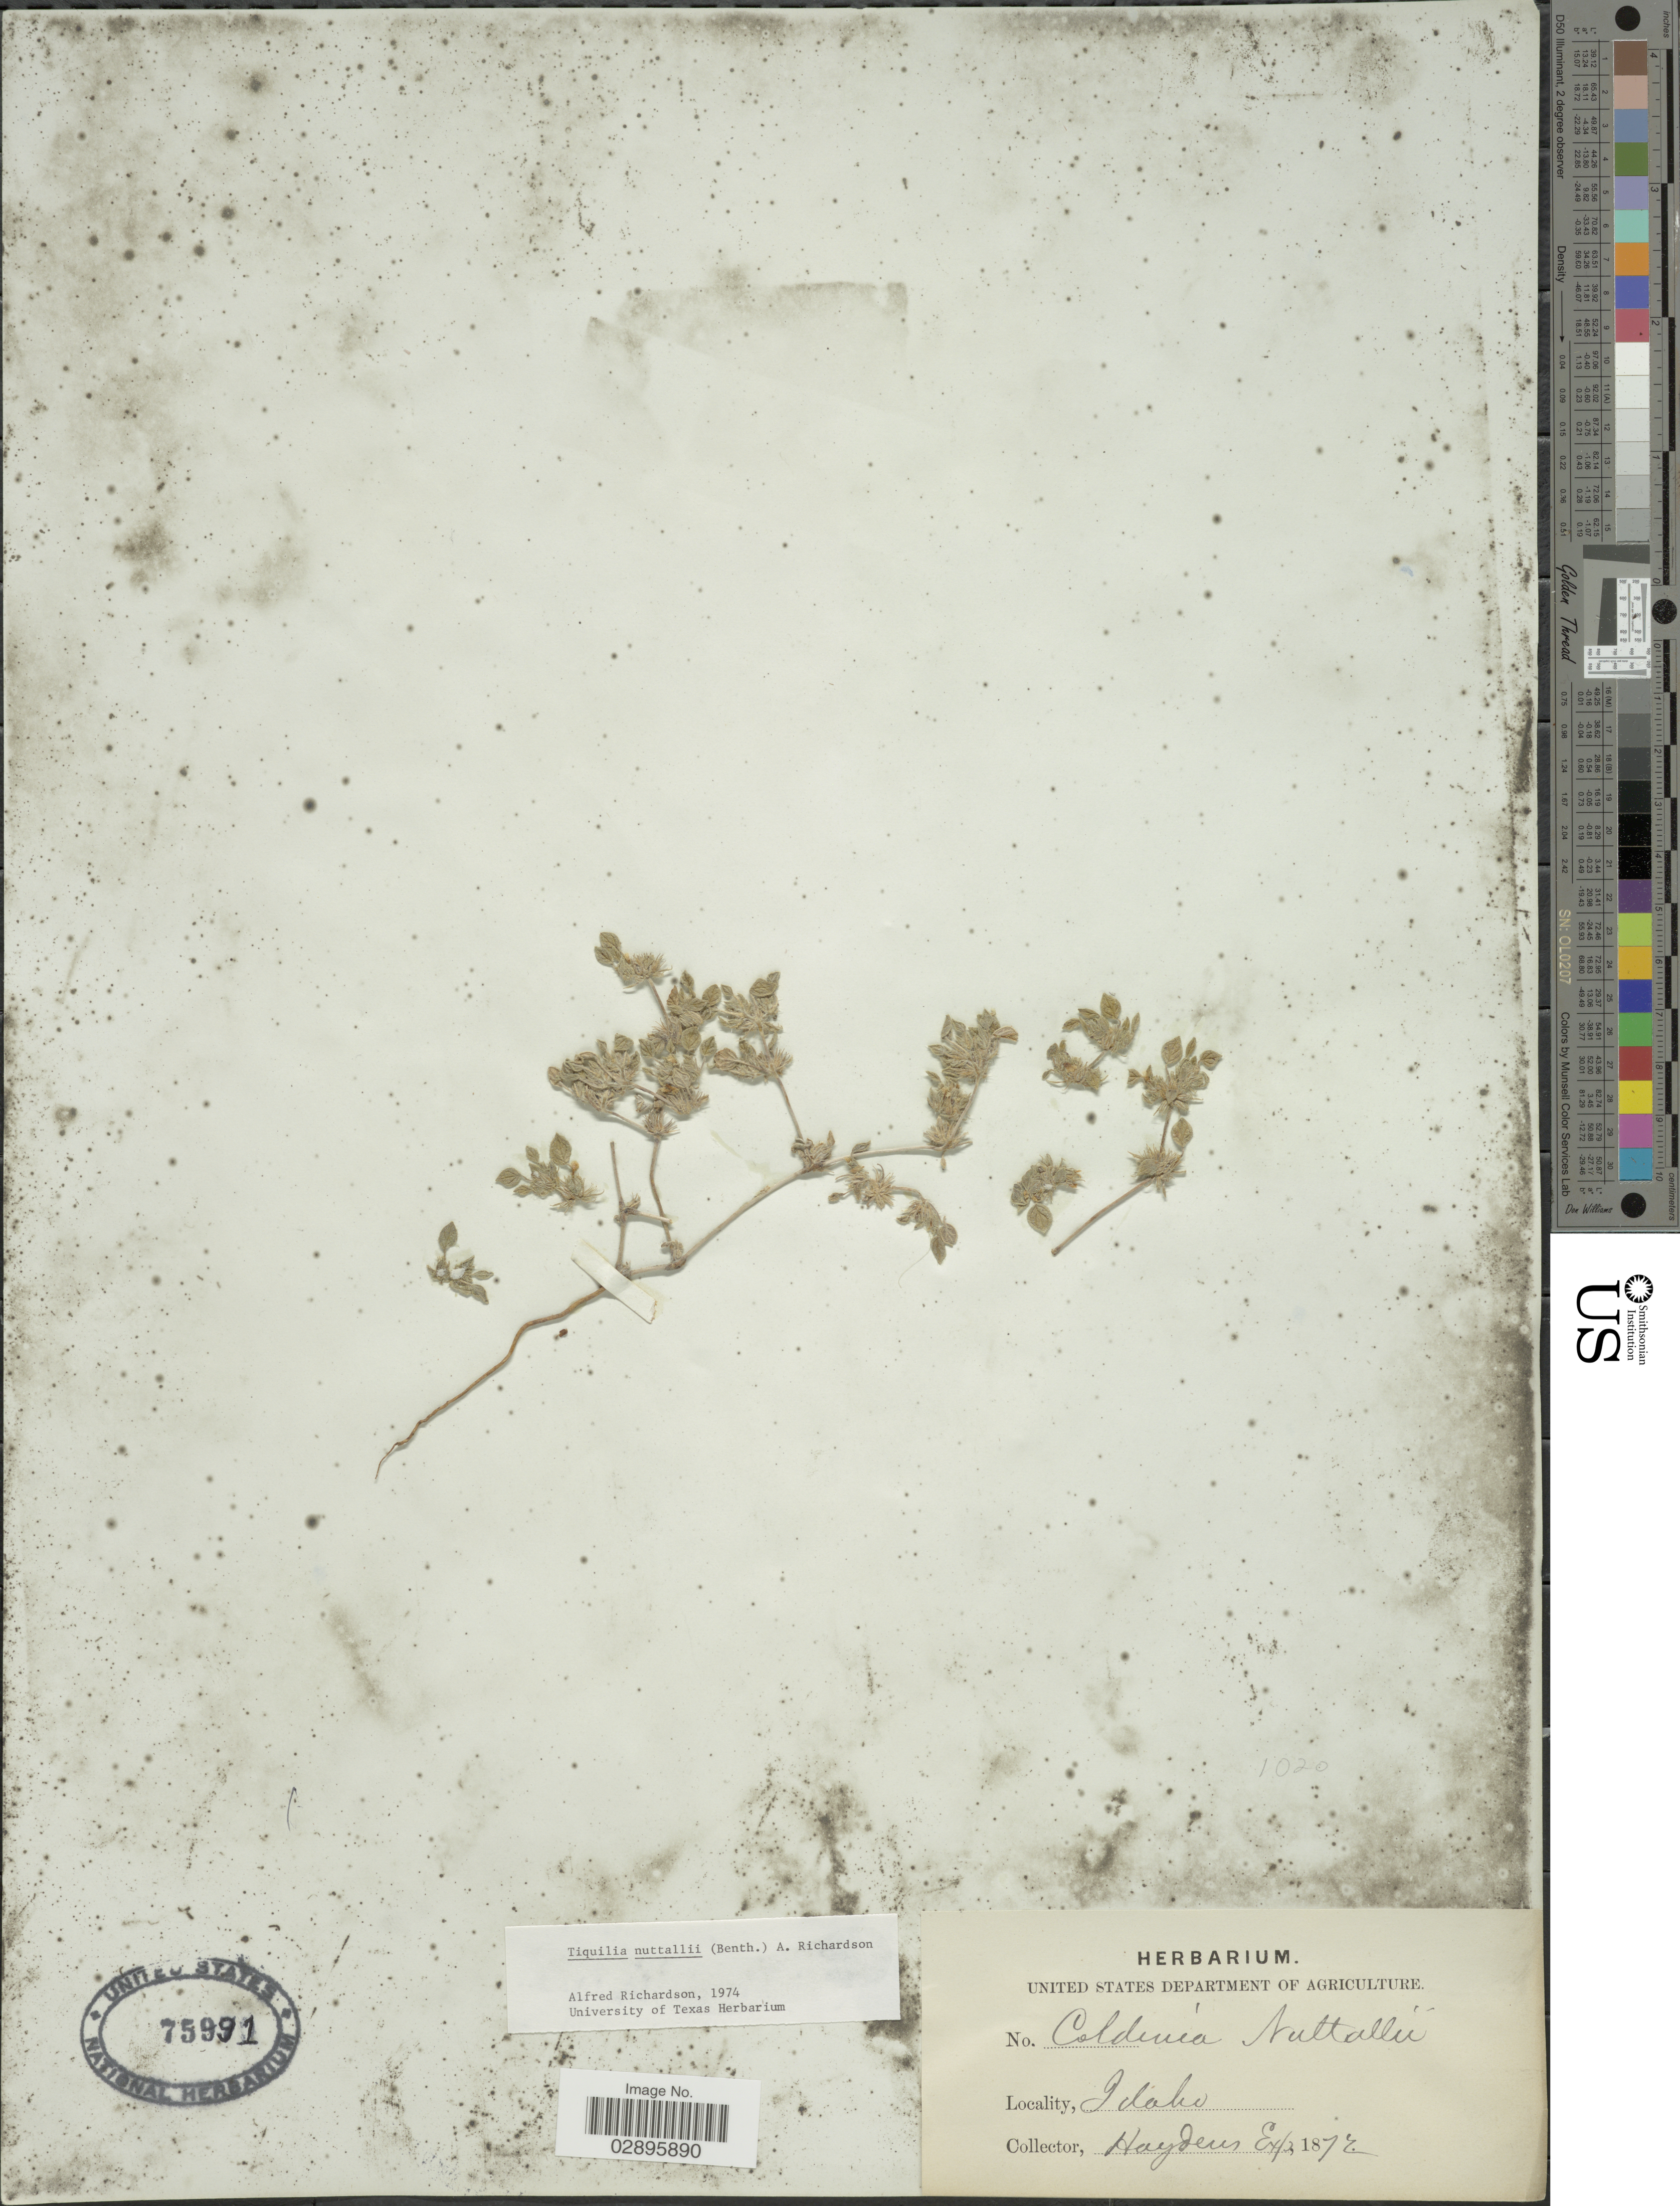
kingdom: Plantae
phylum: Tracheophyta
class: Magnoliopsida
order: Boraginales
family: Ehretiaceae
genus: Tiquilia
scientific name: Tiquilia nuttallii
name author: (Hook.) A.T. Richardson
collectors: Hayden's Exped.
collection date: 1872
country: United States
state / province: Idaho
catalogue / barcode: US 75991